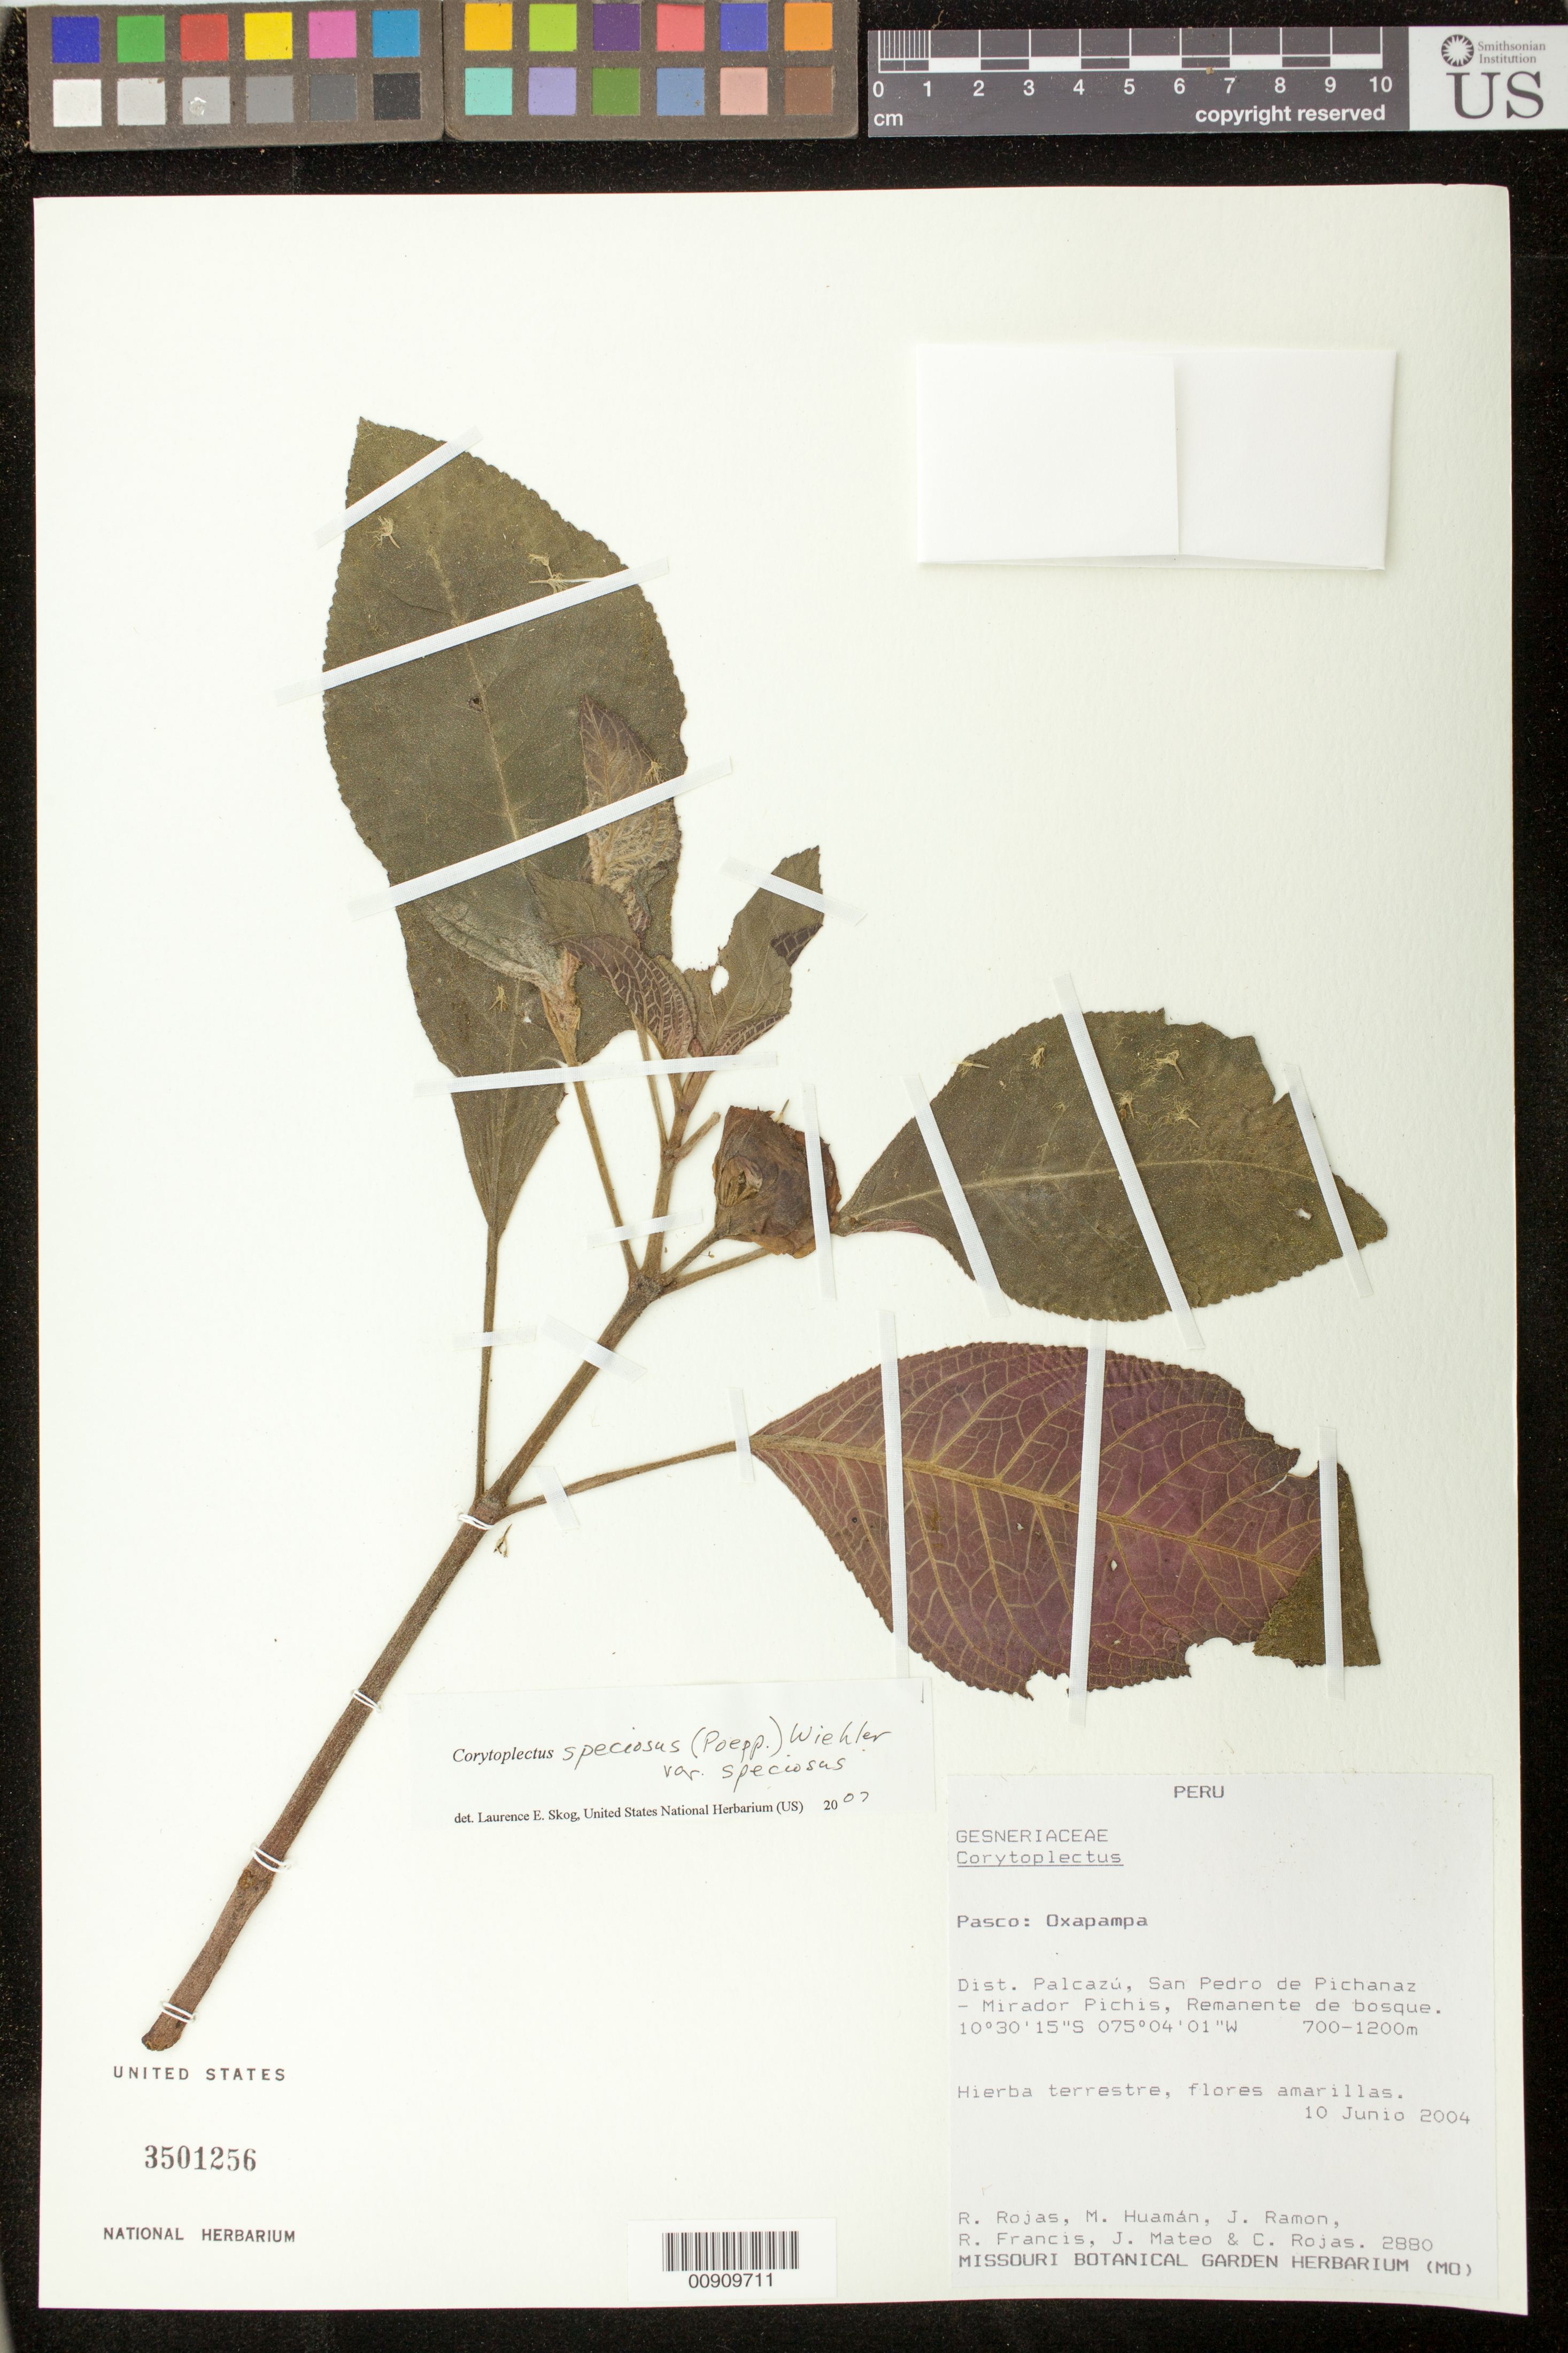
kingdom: Plantae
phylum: Tracheophyta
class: Magnoliopsida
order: Lamiales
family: Gesneriaceae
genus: Corytoplectus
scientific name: Corytoplectus speciosus var. speciosus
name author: (Poepp.) Wiehler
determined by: Skog, Laurence E.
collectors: R. Rojas & et al.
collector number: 2880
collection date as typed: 10 Jun 2004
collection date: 2004-06-10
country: Peru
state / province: Pasco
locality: Pasco: Oxapampa. Dist. Palcazú, San Pedro de Pichanaz - Mirador Pichis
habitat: Remanente de bosque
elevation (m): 700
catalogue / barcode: US 3501256